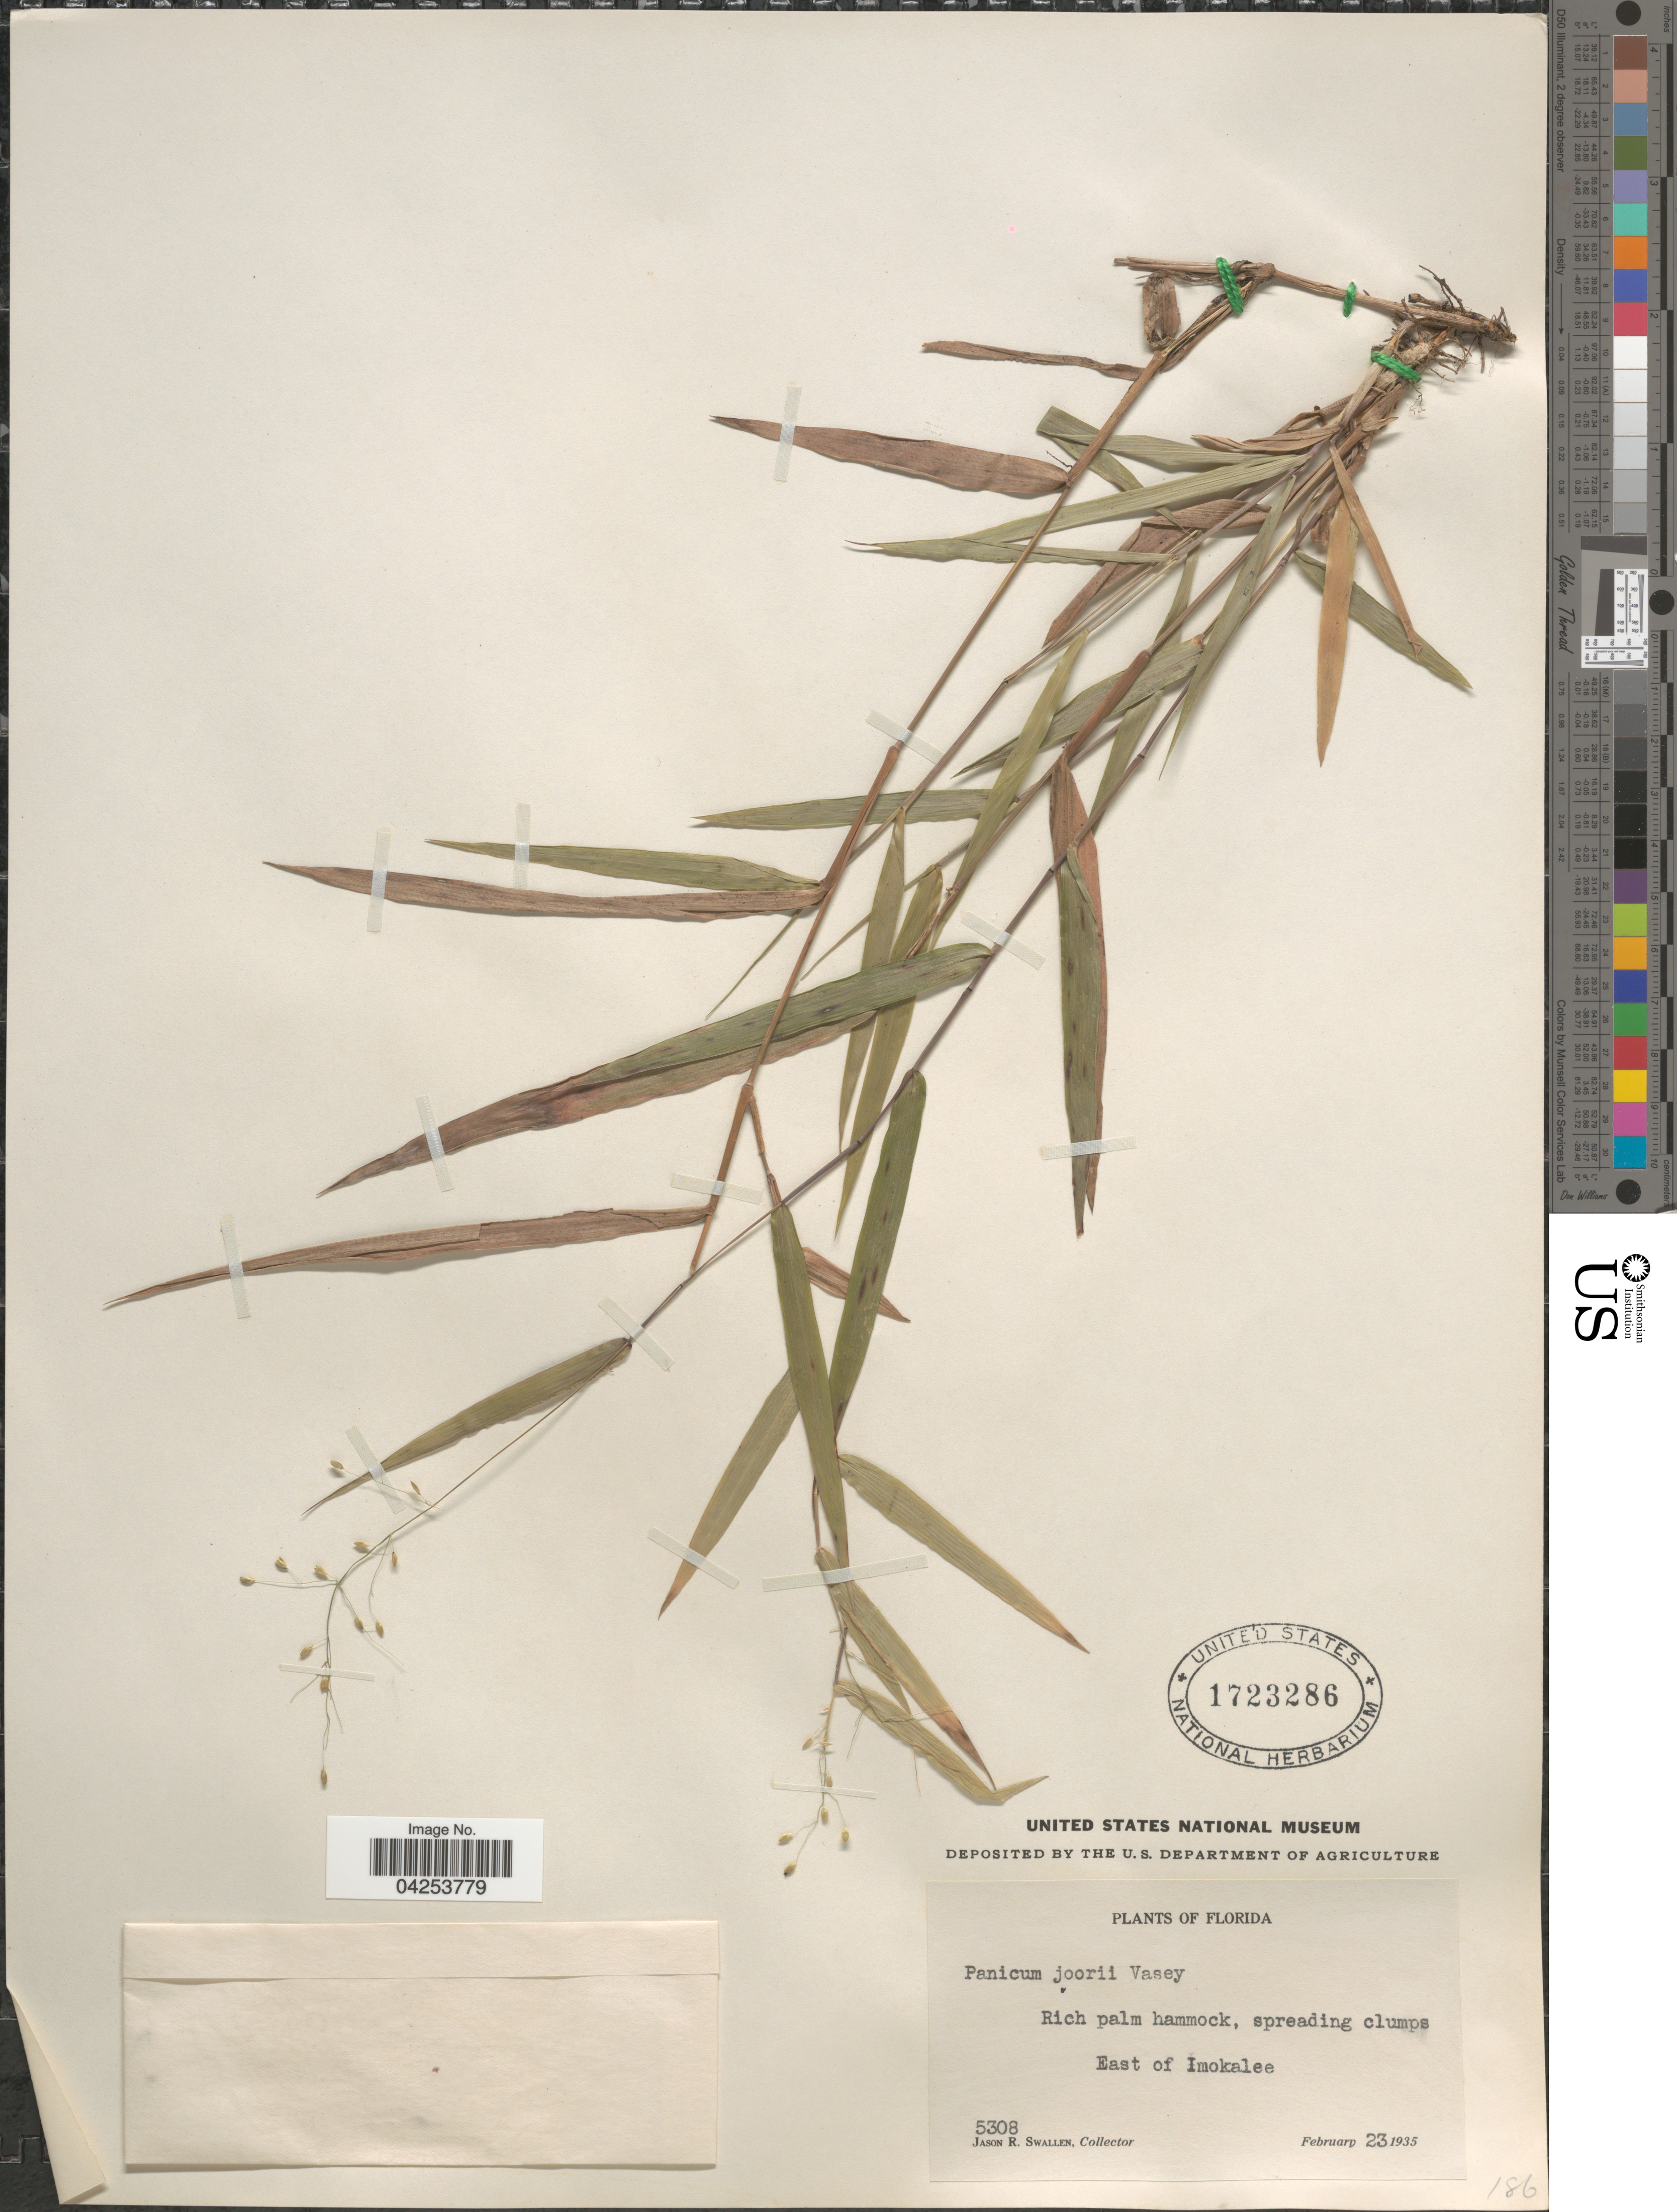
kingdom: Plantae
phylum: Tracheophyta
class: Liliopsida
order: Poales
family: Poaceae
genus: Dichanthelium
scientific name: Dichanthelium commutatum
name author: (Schult.) Gould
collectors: J. R. Swallen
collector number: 5308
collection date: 1935-02-23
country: United States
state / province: Florida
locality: East of Imokalee.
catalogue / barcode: US 1723286